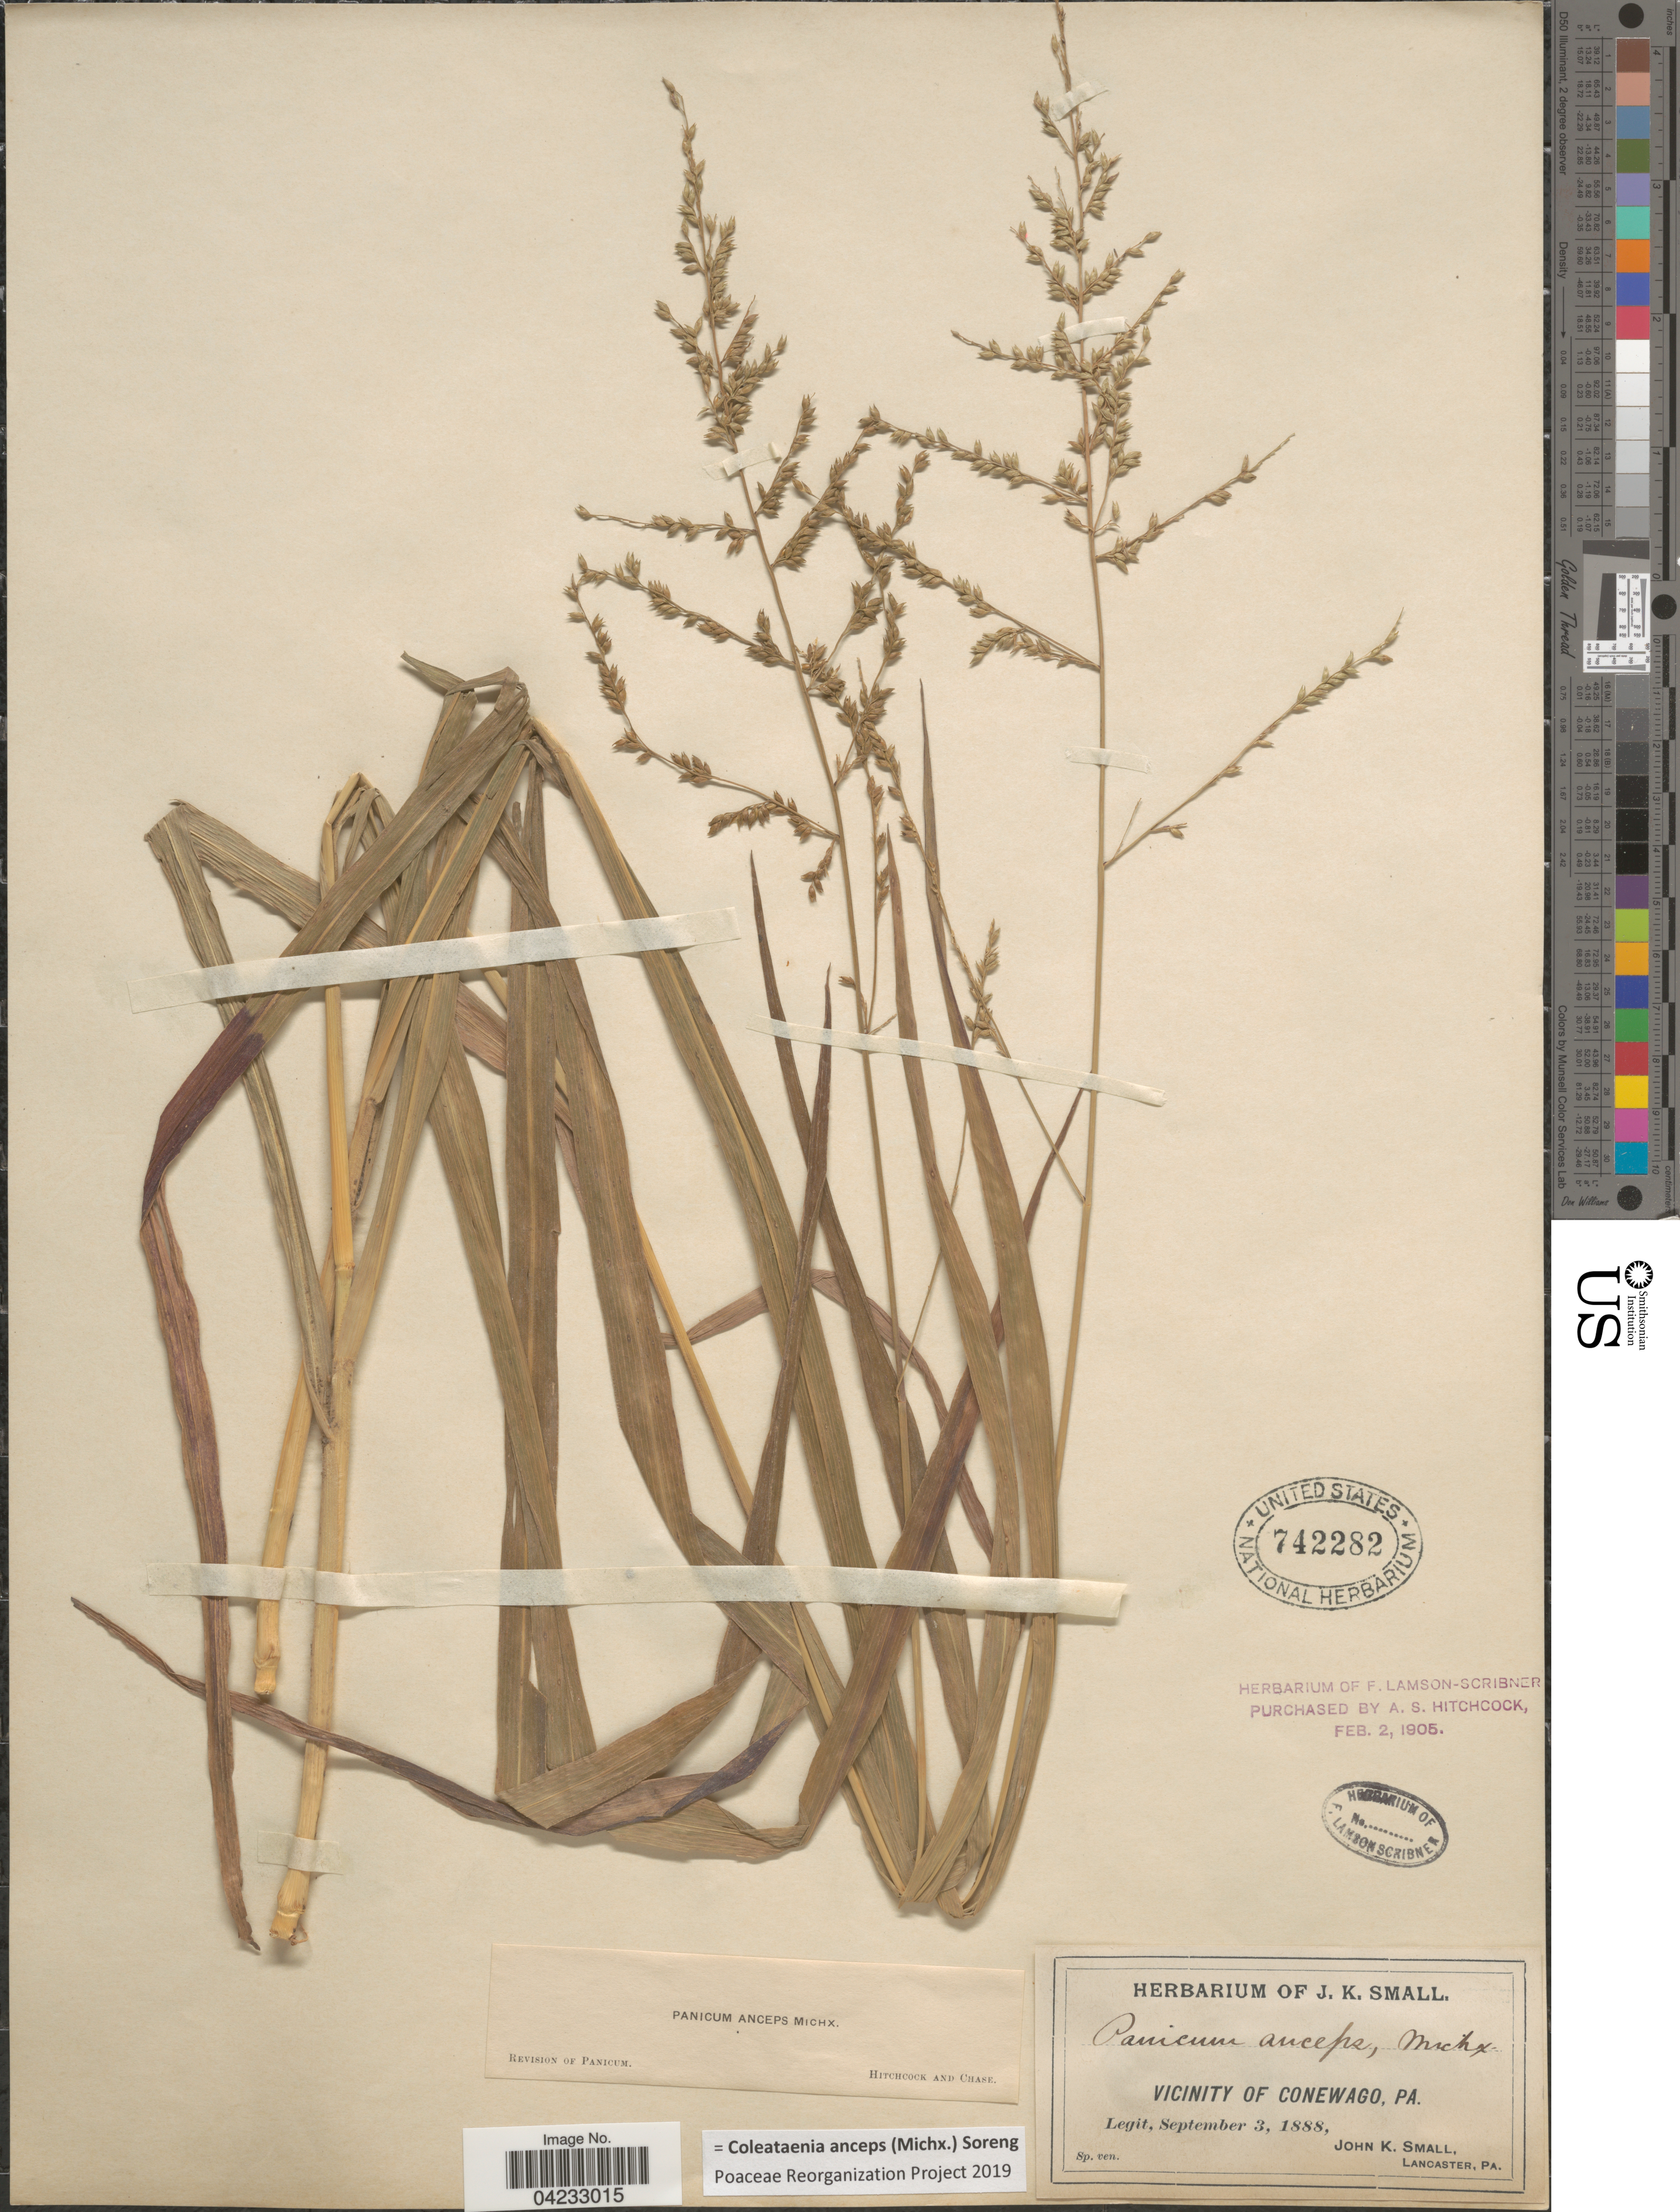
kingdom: Plantae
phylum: Tracheophyta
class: Liliopsida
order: Poales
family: Poaceae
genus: Coleataenia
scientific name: Coleataenia anceps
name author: (Michx.) Soreng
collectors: J. K. Small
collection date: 1888-09-03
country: United States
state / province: Pennsylvania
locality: Vicinity of Conewago.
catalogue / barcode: US 742282